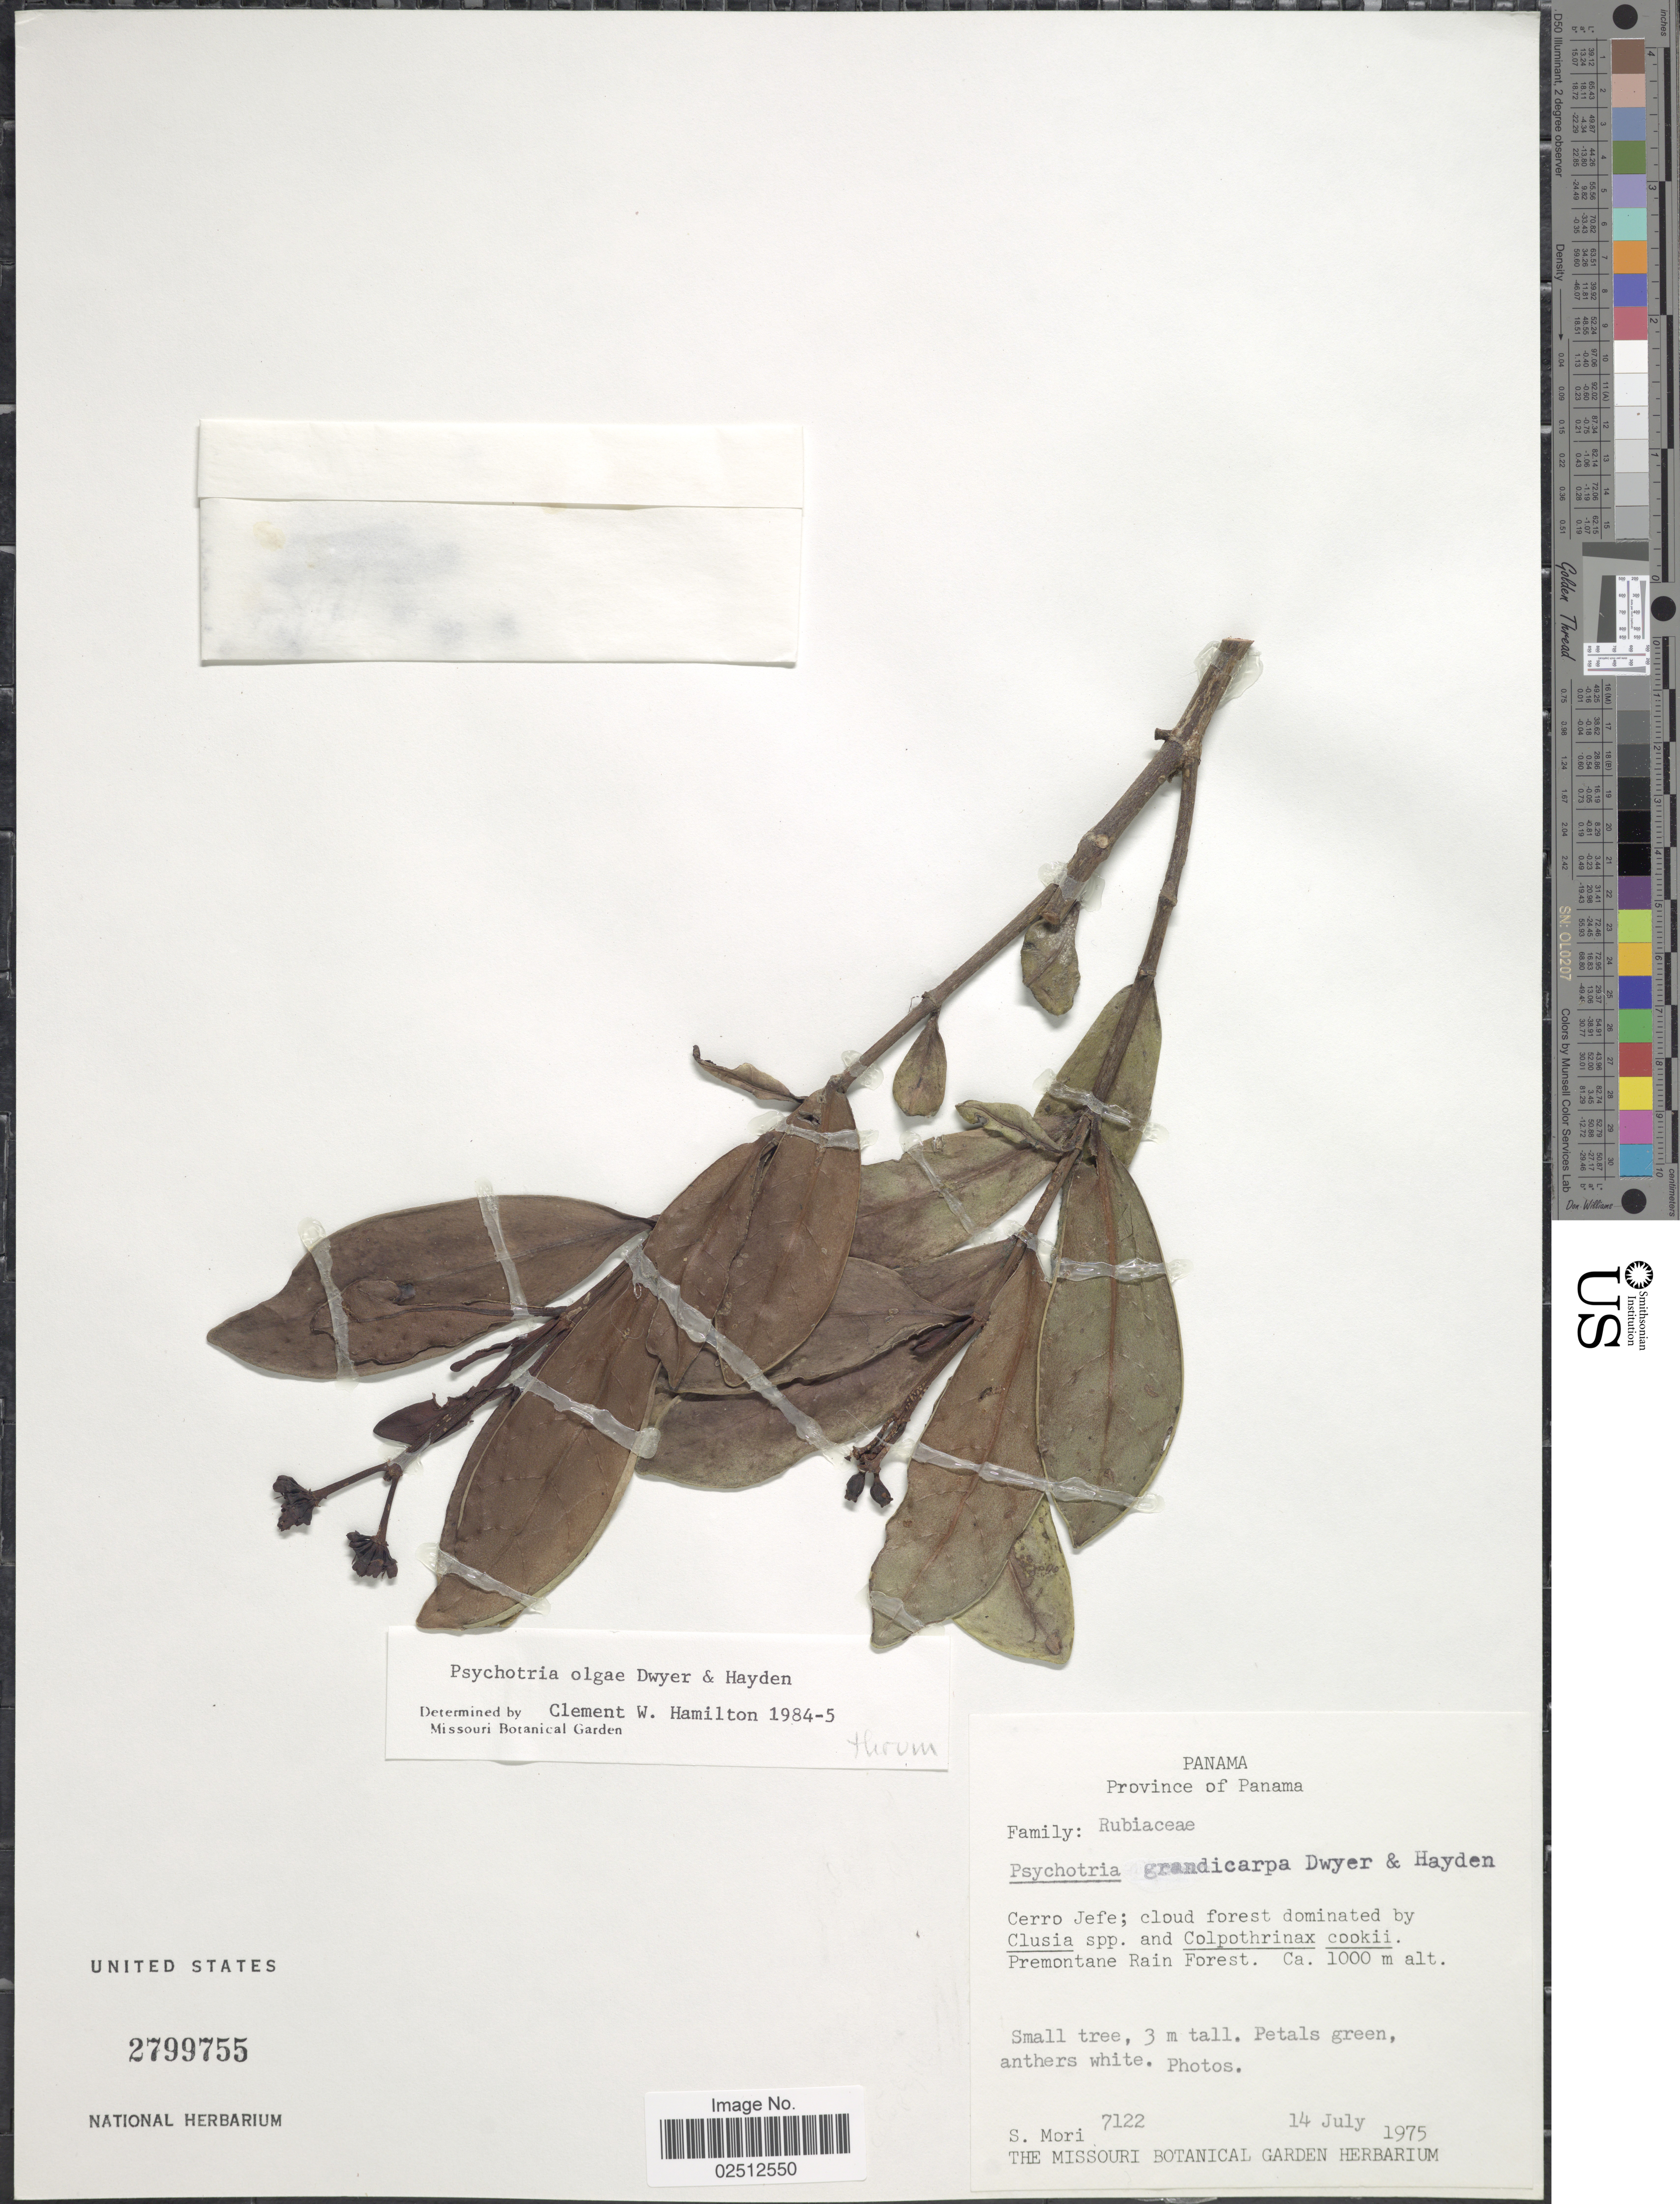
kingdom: Plantae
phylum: Tracheophyta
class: Magnoliopsida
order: Gentianales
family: Rubiaceae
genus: Psychotria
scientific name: Psychotria olgae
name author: Dwyer & M.V. Hayden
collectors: S. Mori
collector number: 7122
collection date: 1975-07-14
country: Panama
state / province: Panamá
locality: Province of Panama, Cerro Jefe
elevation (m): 1000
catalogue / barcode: US 2799755